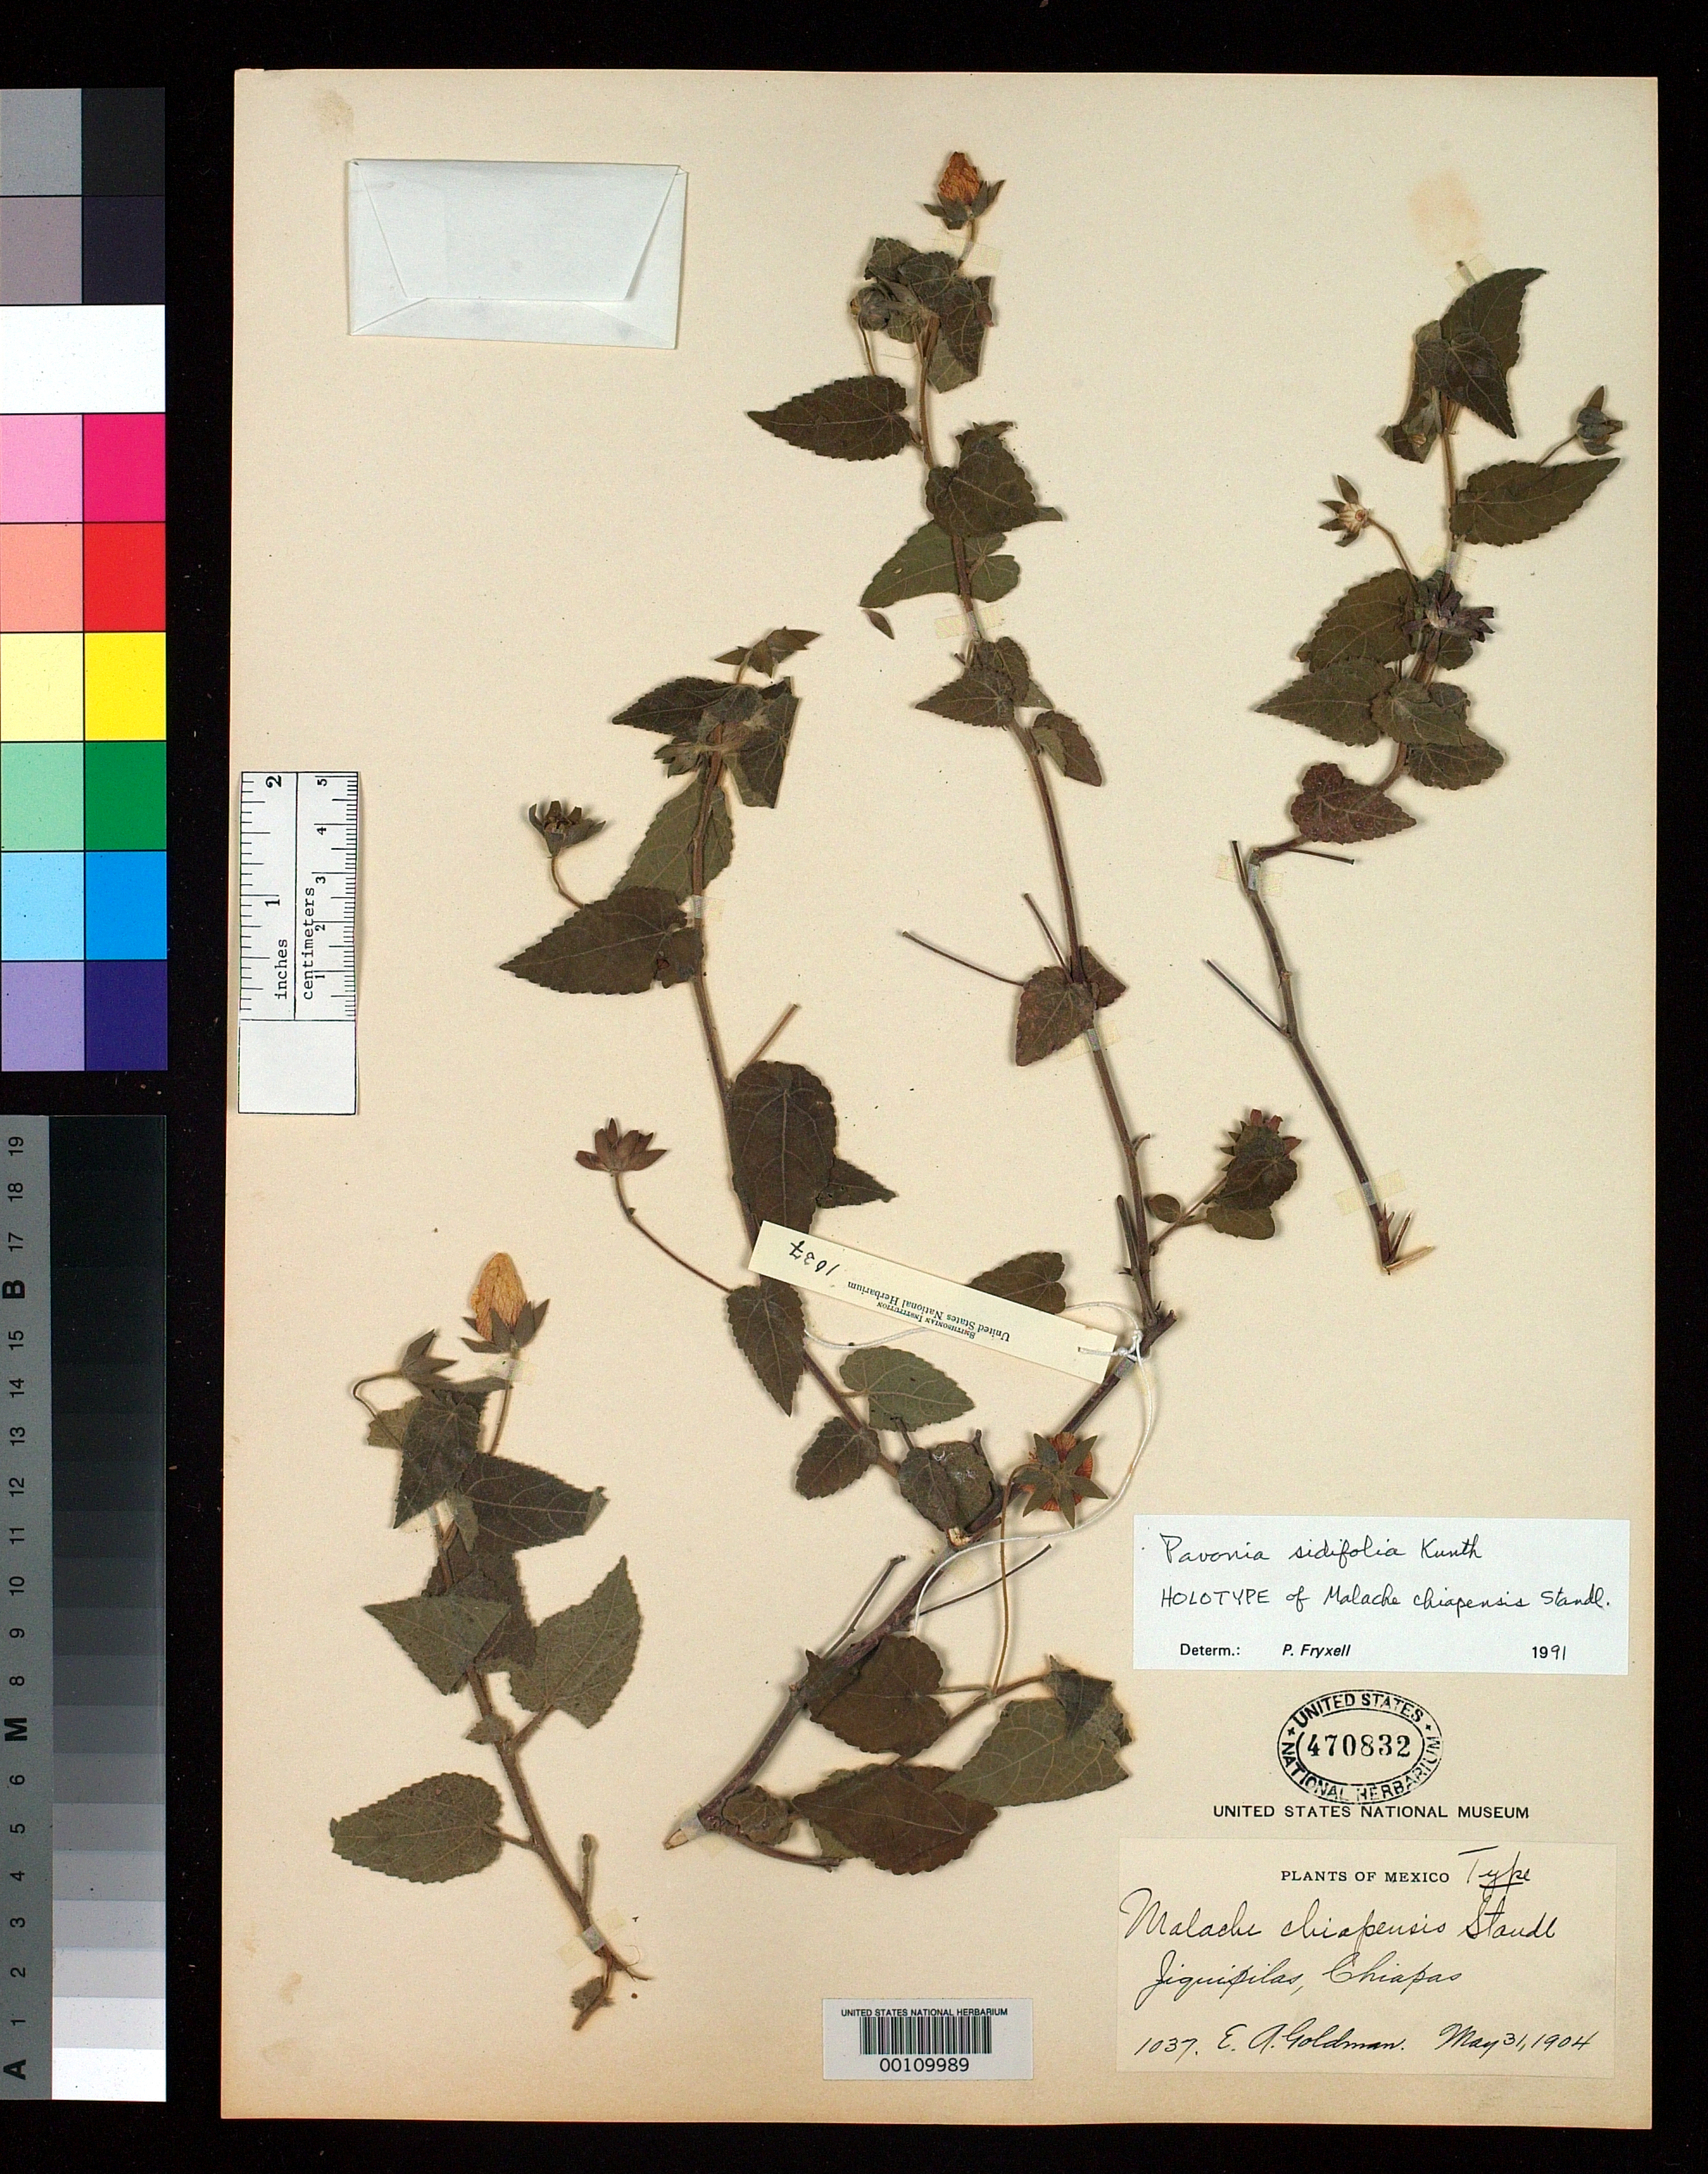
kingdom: Plantae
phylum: Tracheophyta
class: Magnoliopsida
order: Malvales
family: Malvaceae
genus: Malache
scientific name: Malache chiapensis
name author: Standl.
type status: Holotype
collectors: E. A. Goldman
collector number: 1037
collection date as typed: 31 May 1904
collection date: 1904-05-31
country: Mexico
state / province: Chiapas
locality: Jiquipilas.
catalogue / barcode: US 470832